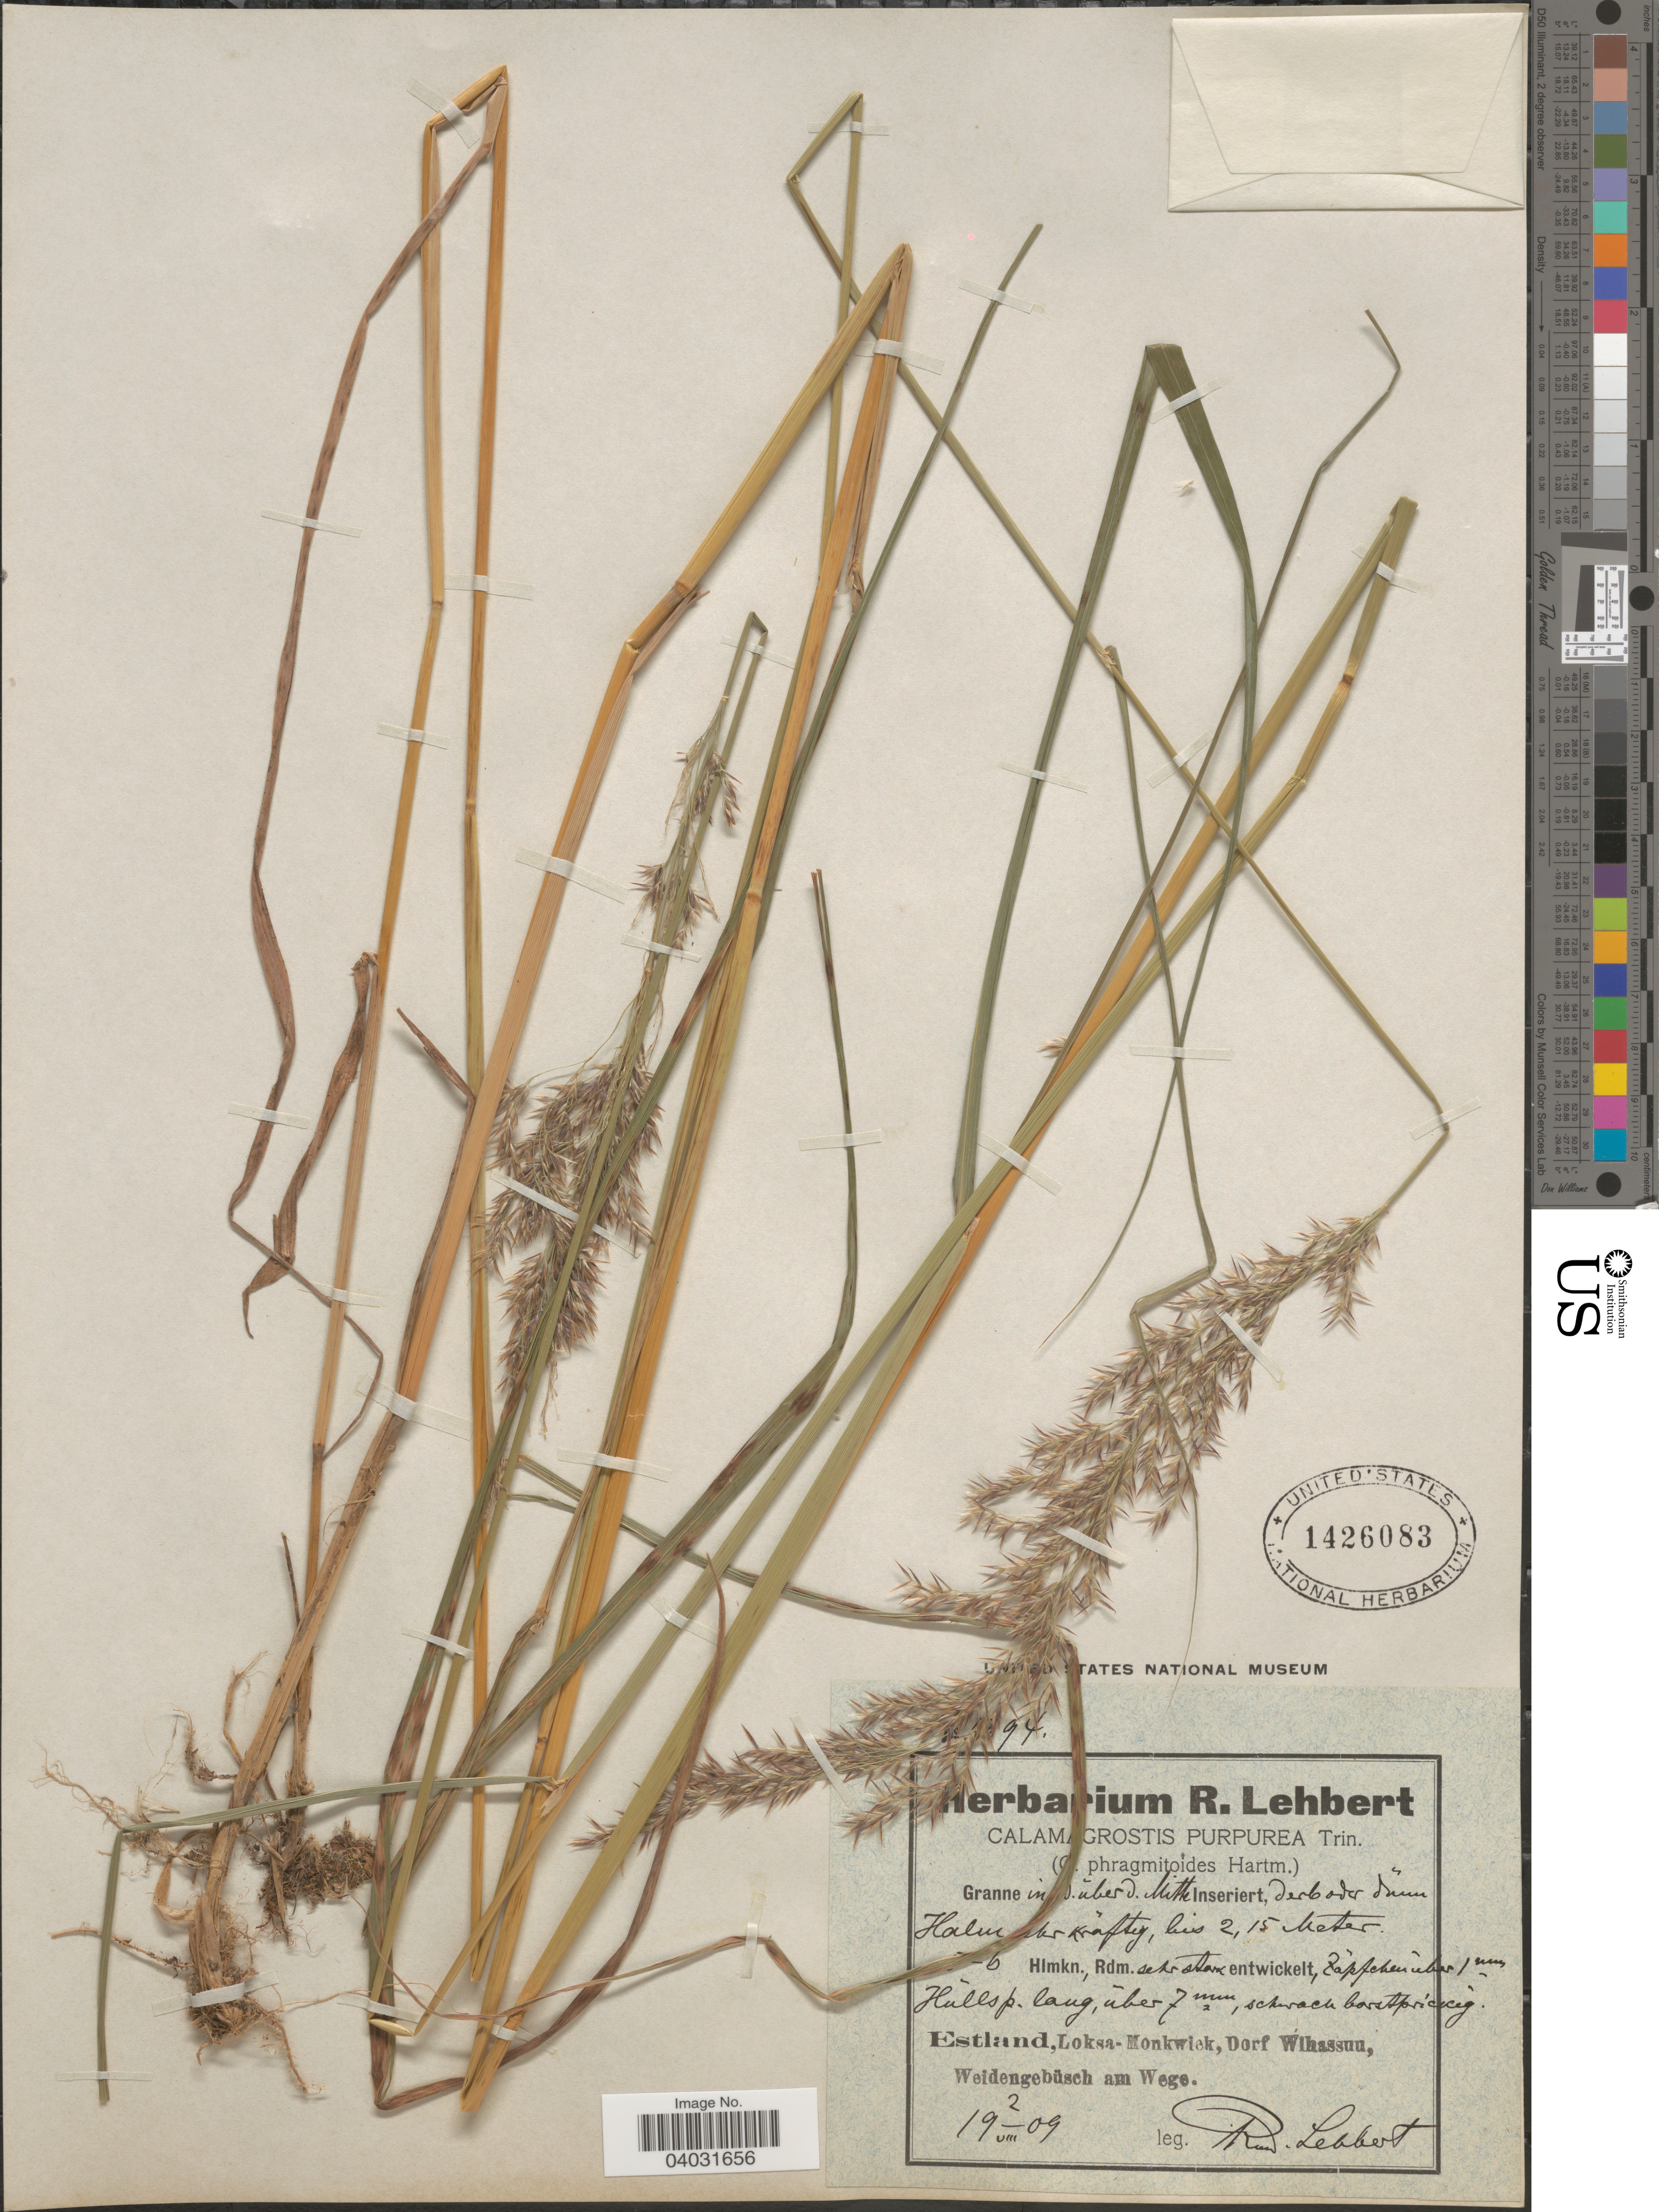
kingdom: Plantae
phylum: Tracheophyta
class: Liliopsida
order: Poales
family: Poaceae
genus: Calamagrostis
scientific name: Calamagrostis purpurea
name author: (Trin.) Trin.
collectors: R. Lehbert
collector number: !94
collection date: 1909-08-02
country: Estonia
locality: Estland, Loksa-Monkwiek, Dorf Wihassun, Weidengebüsch am Wege.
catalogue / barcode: US 1426083